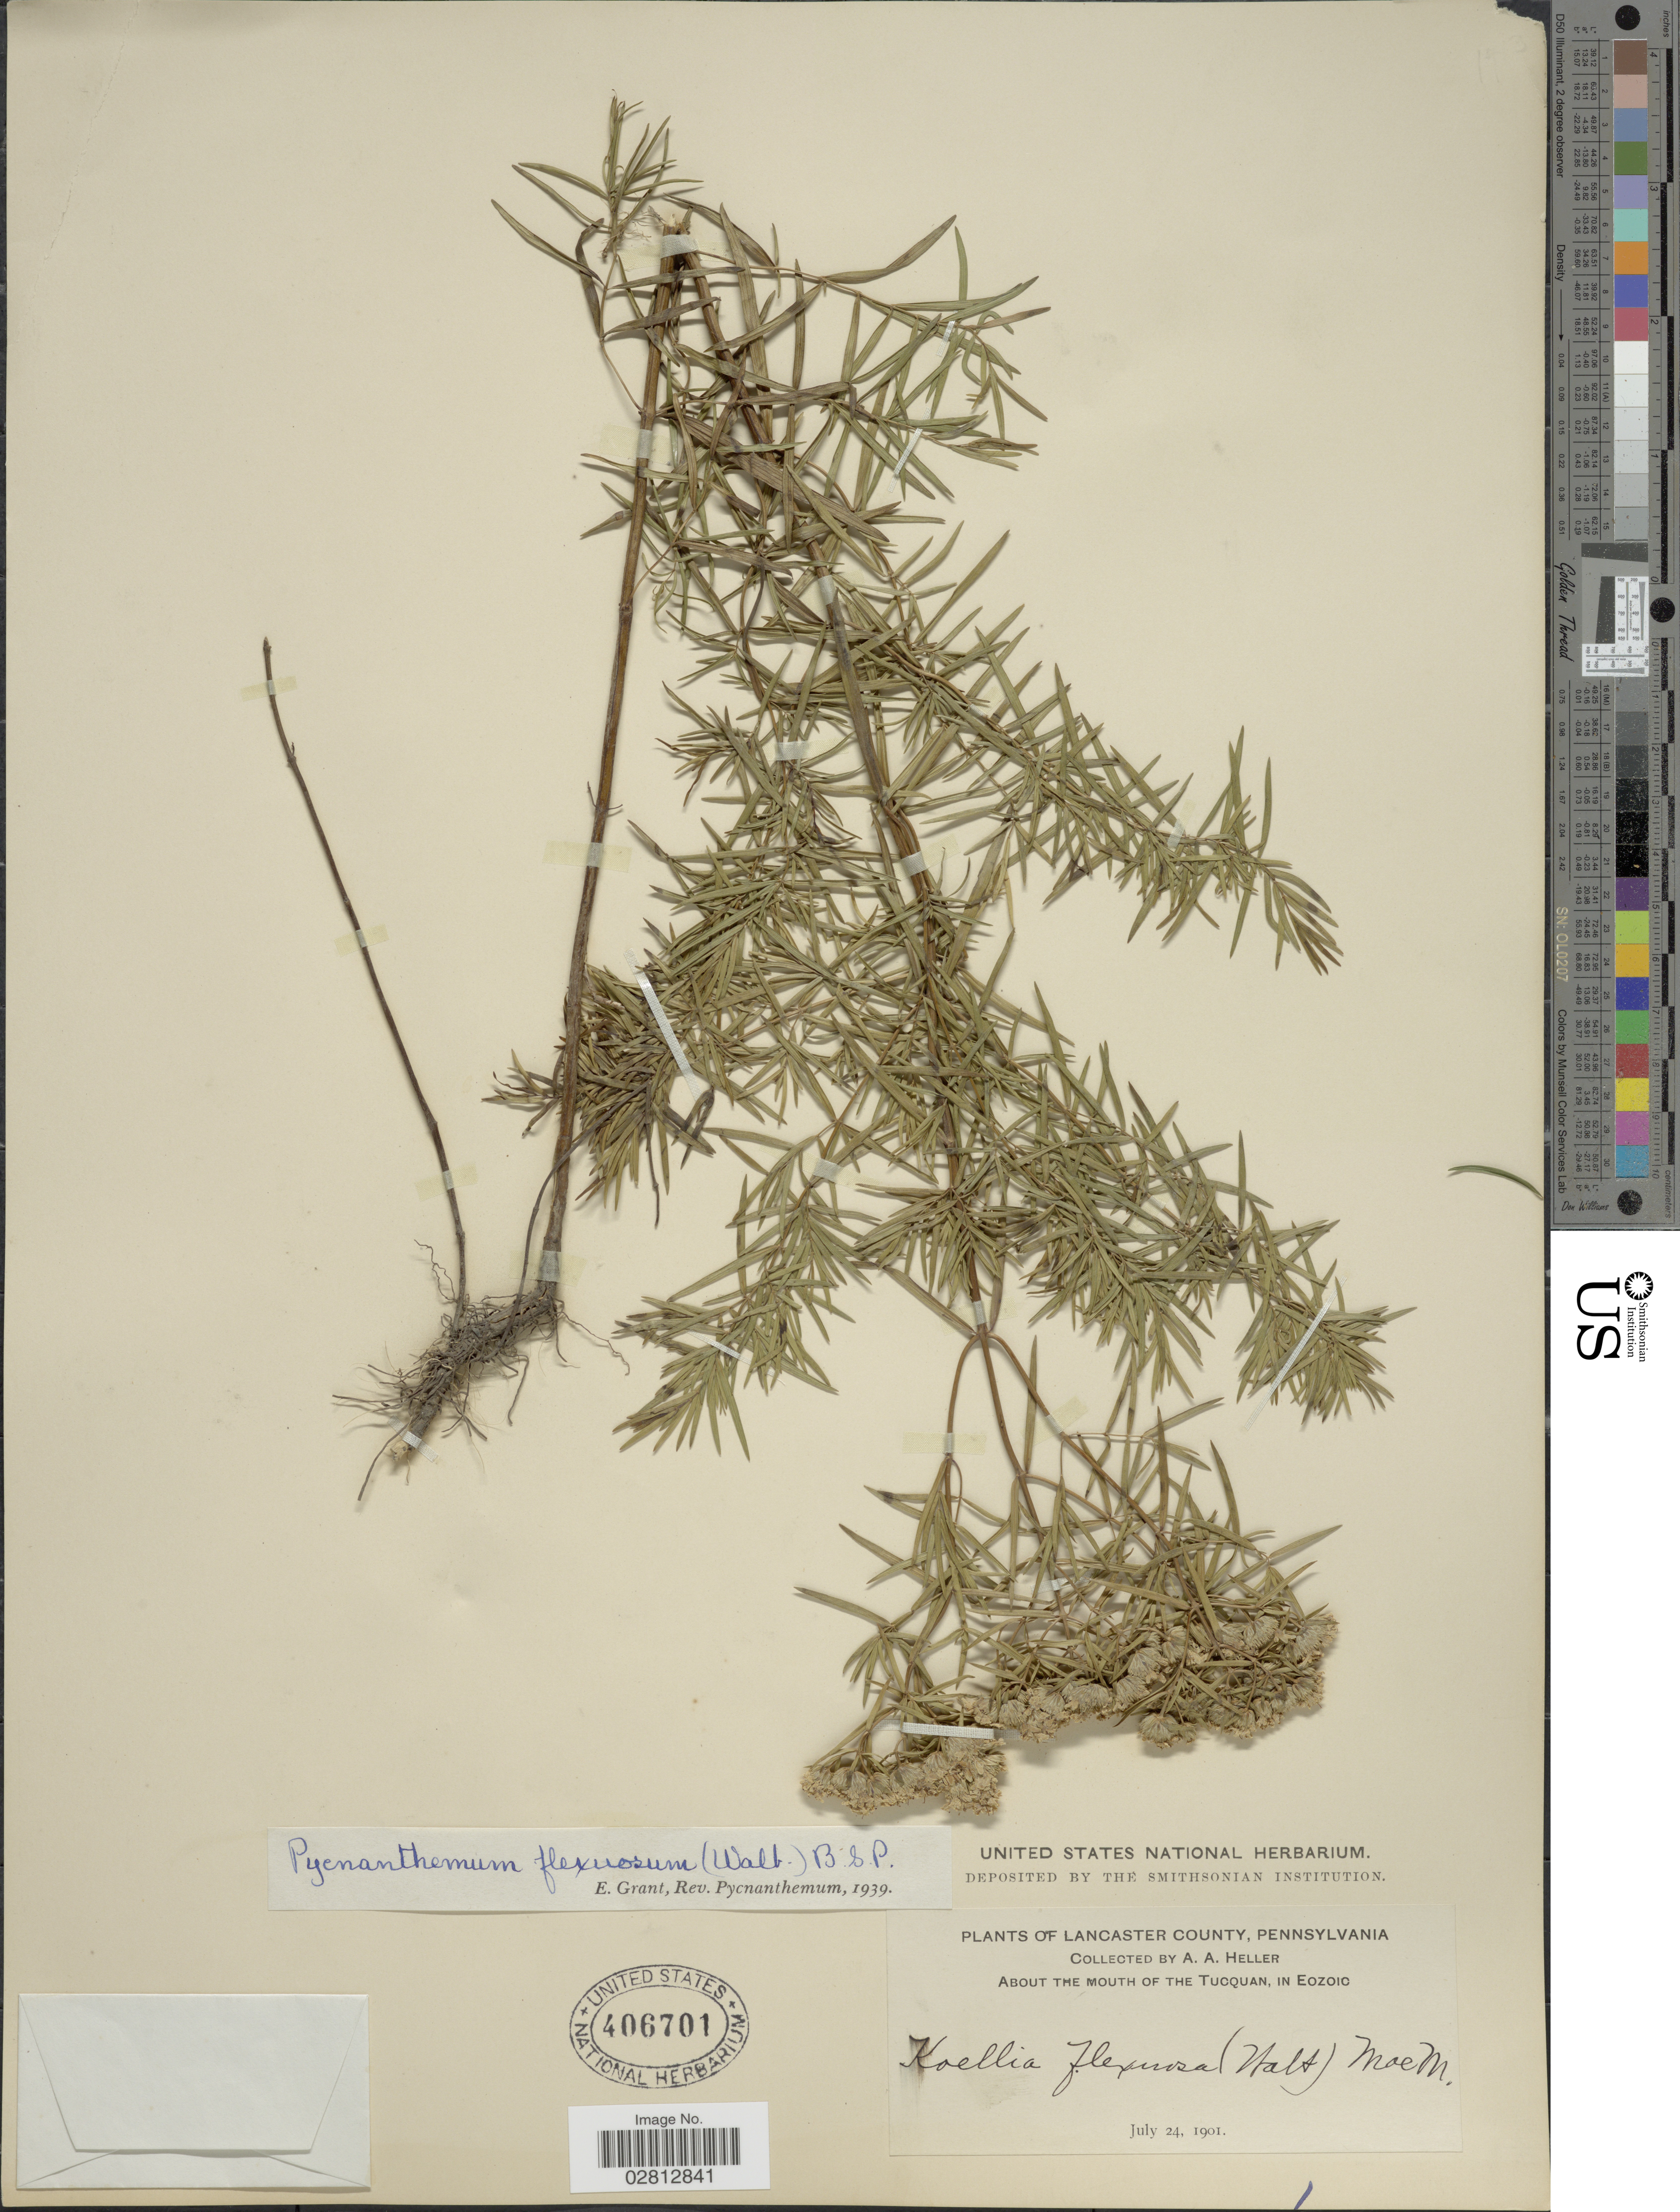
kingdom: Plantae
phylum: Tracheophyta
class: Magnoliopsida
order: Lamiales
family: Lamiaceae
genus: Pycnanthemum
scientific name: Pycnanthemum tenuifolium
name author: Schrad.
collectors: A. A. Heller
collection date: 1901-07-24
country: United States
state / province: Pennsylvania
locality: Lancaster County. About the Mouth of the Tucquan, in Eozoic.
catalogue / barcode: US 406701